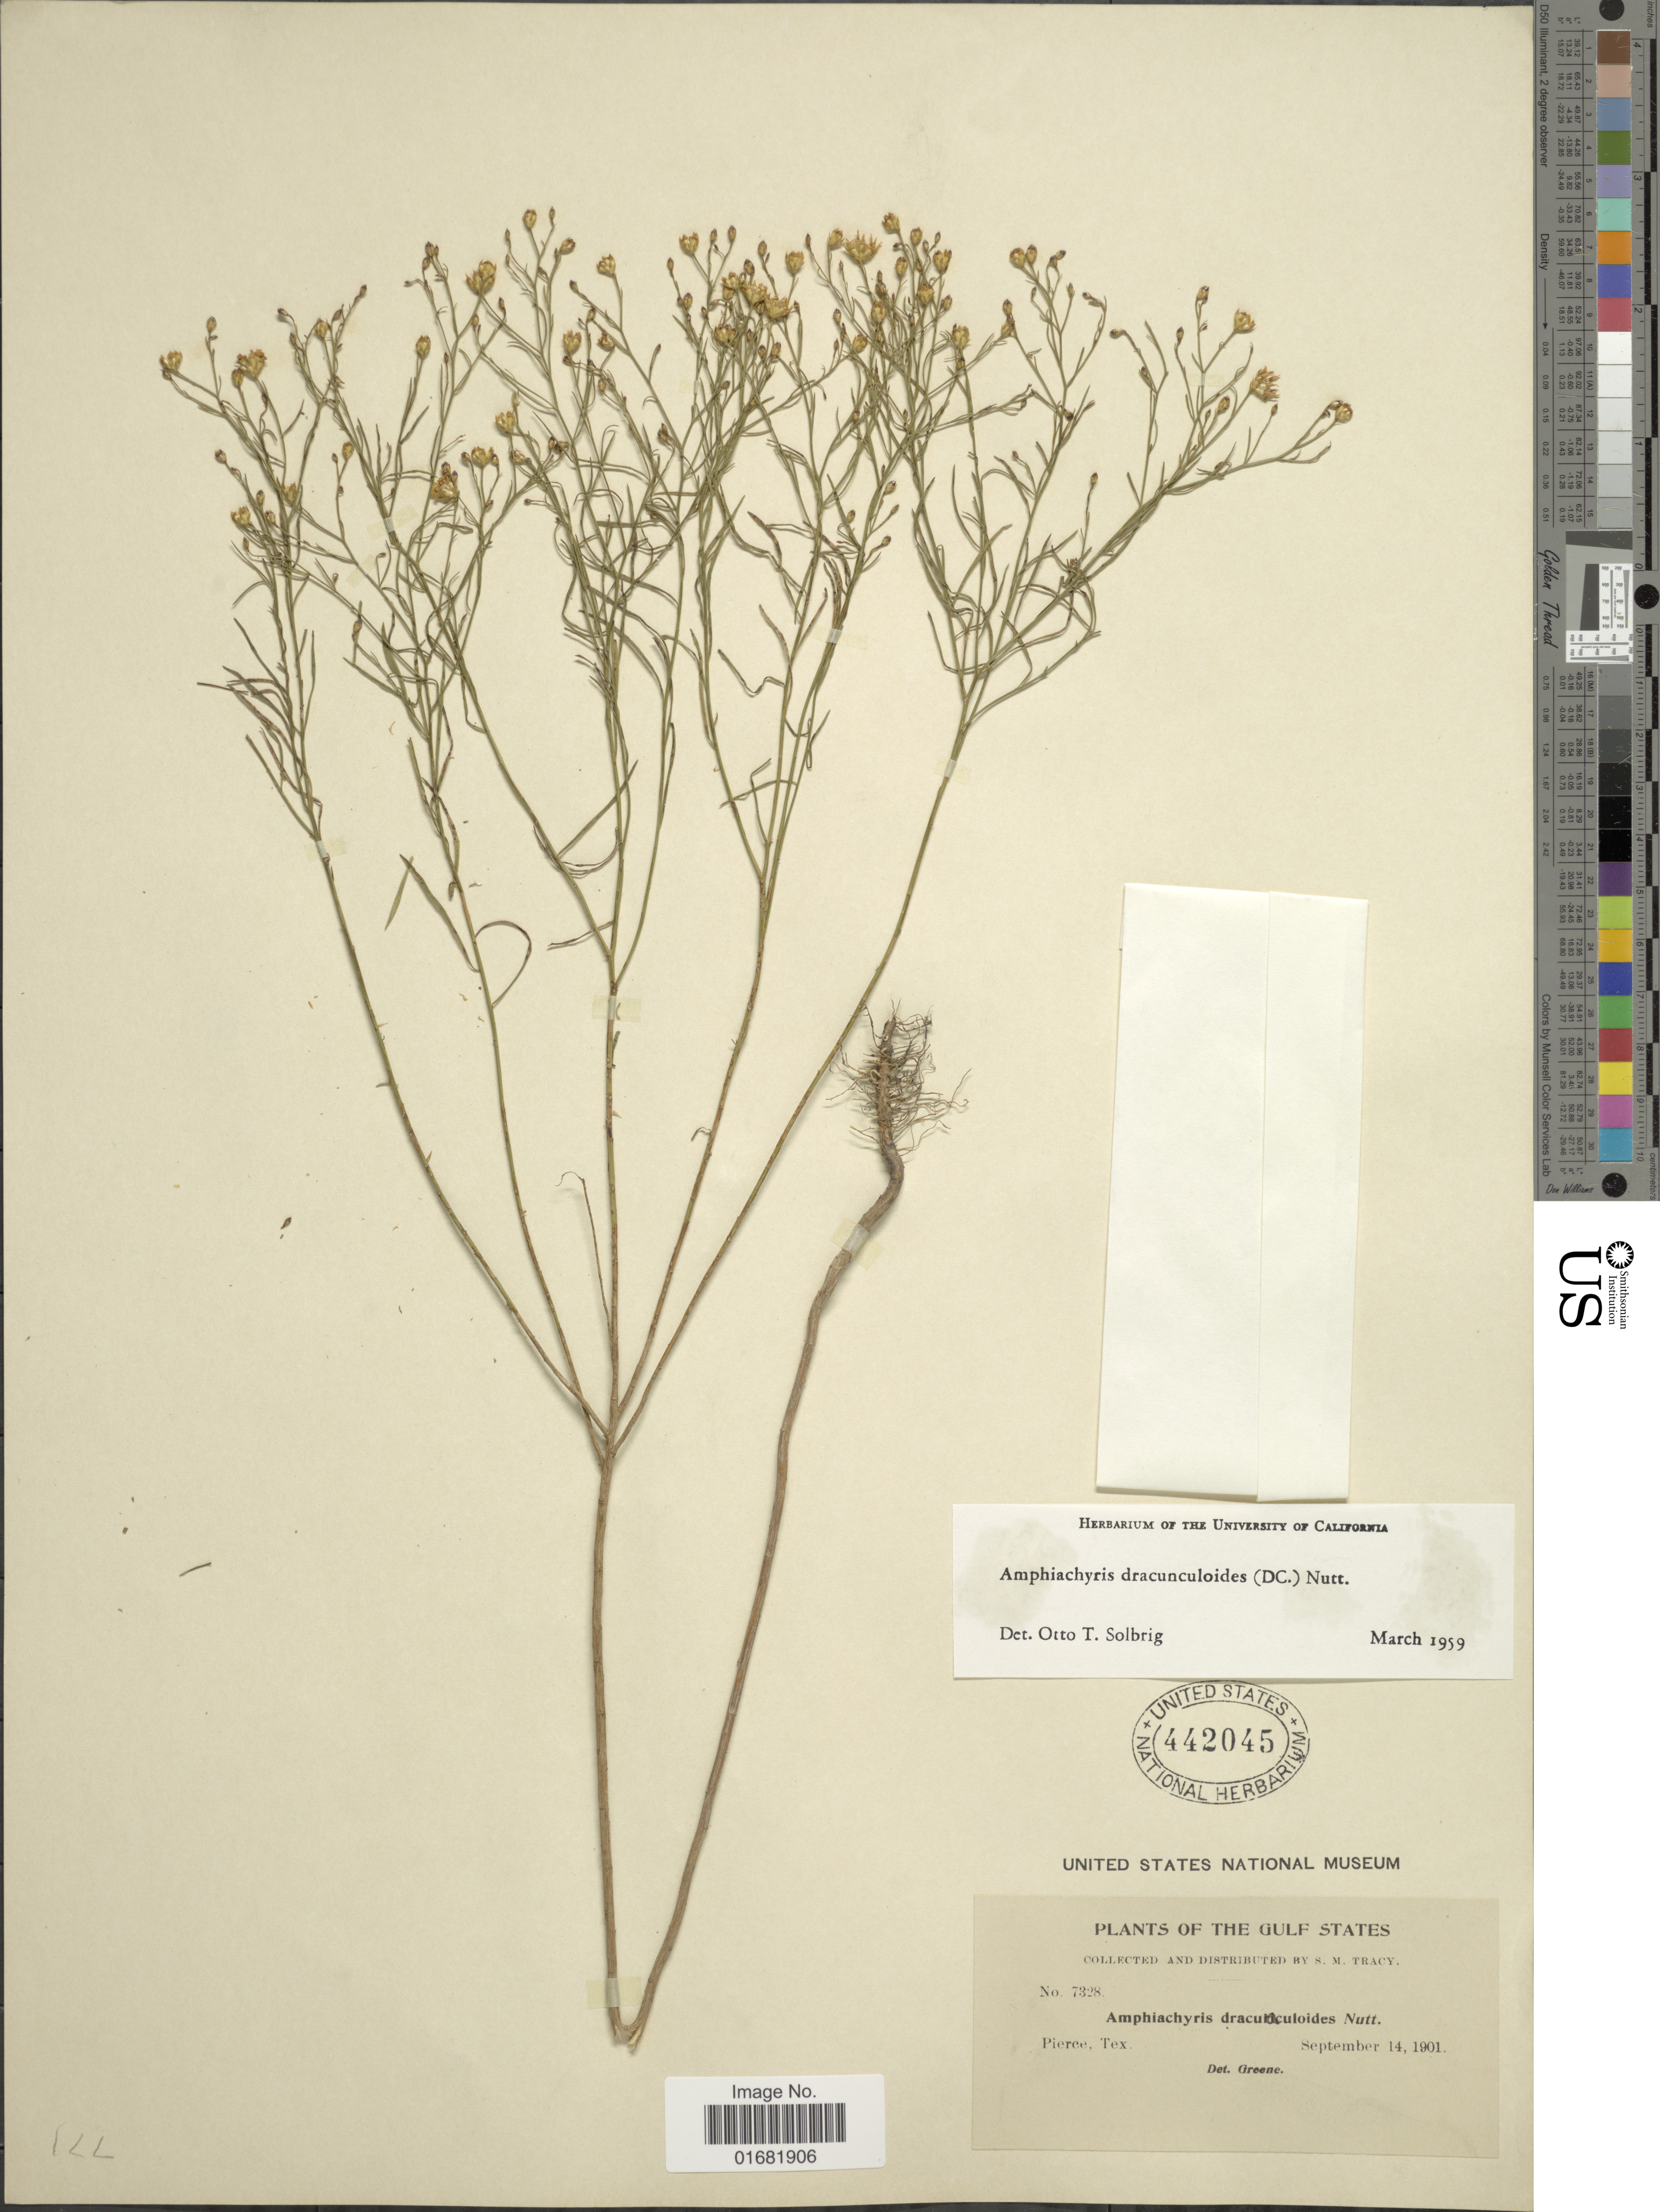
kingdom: Plantae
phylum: Tracheophyta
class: Magnoliopsida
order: Asterales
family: Asteraceae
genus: Amphiachyris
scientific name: Amphiachyris dracunculoides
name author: (DC.) Nutt.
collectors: S. M. Tracy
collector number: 7328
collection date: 1901-09-14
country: United States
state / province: Texas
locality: Gulf States, Pierce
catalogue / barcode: US 442045